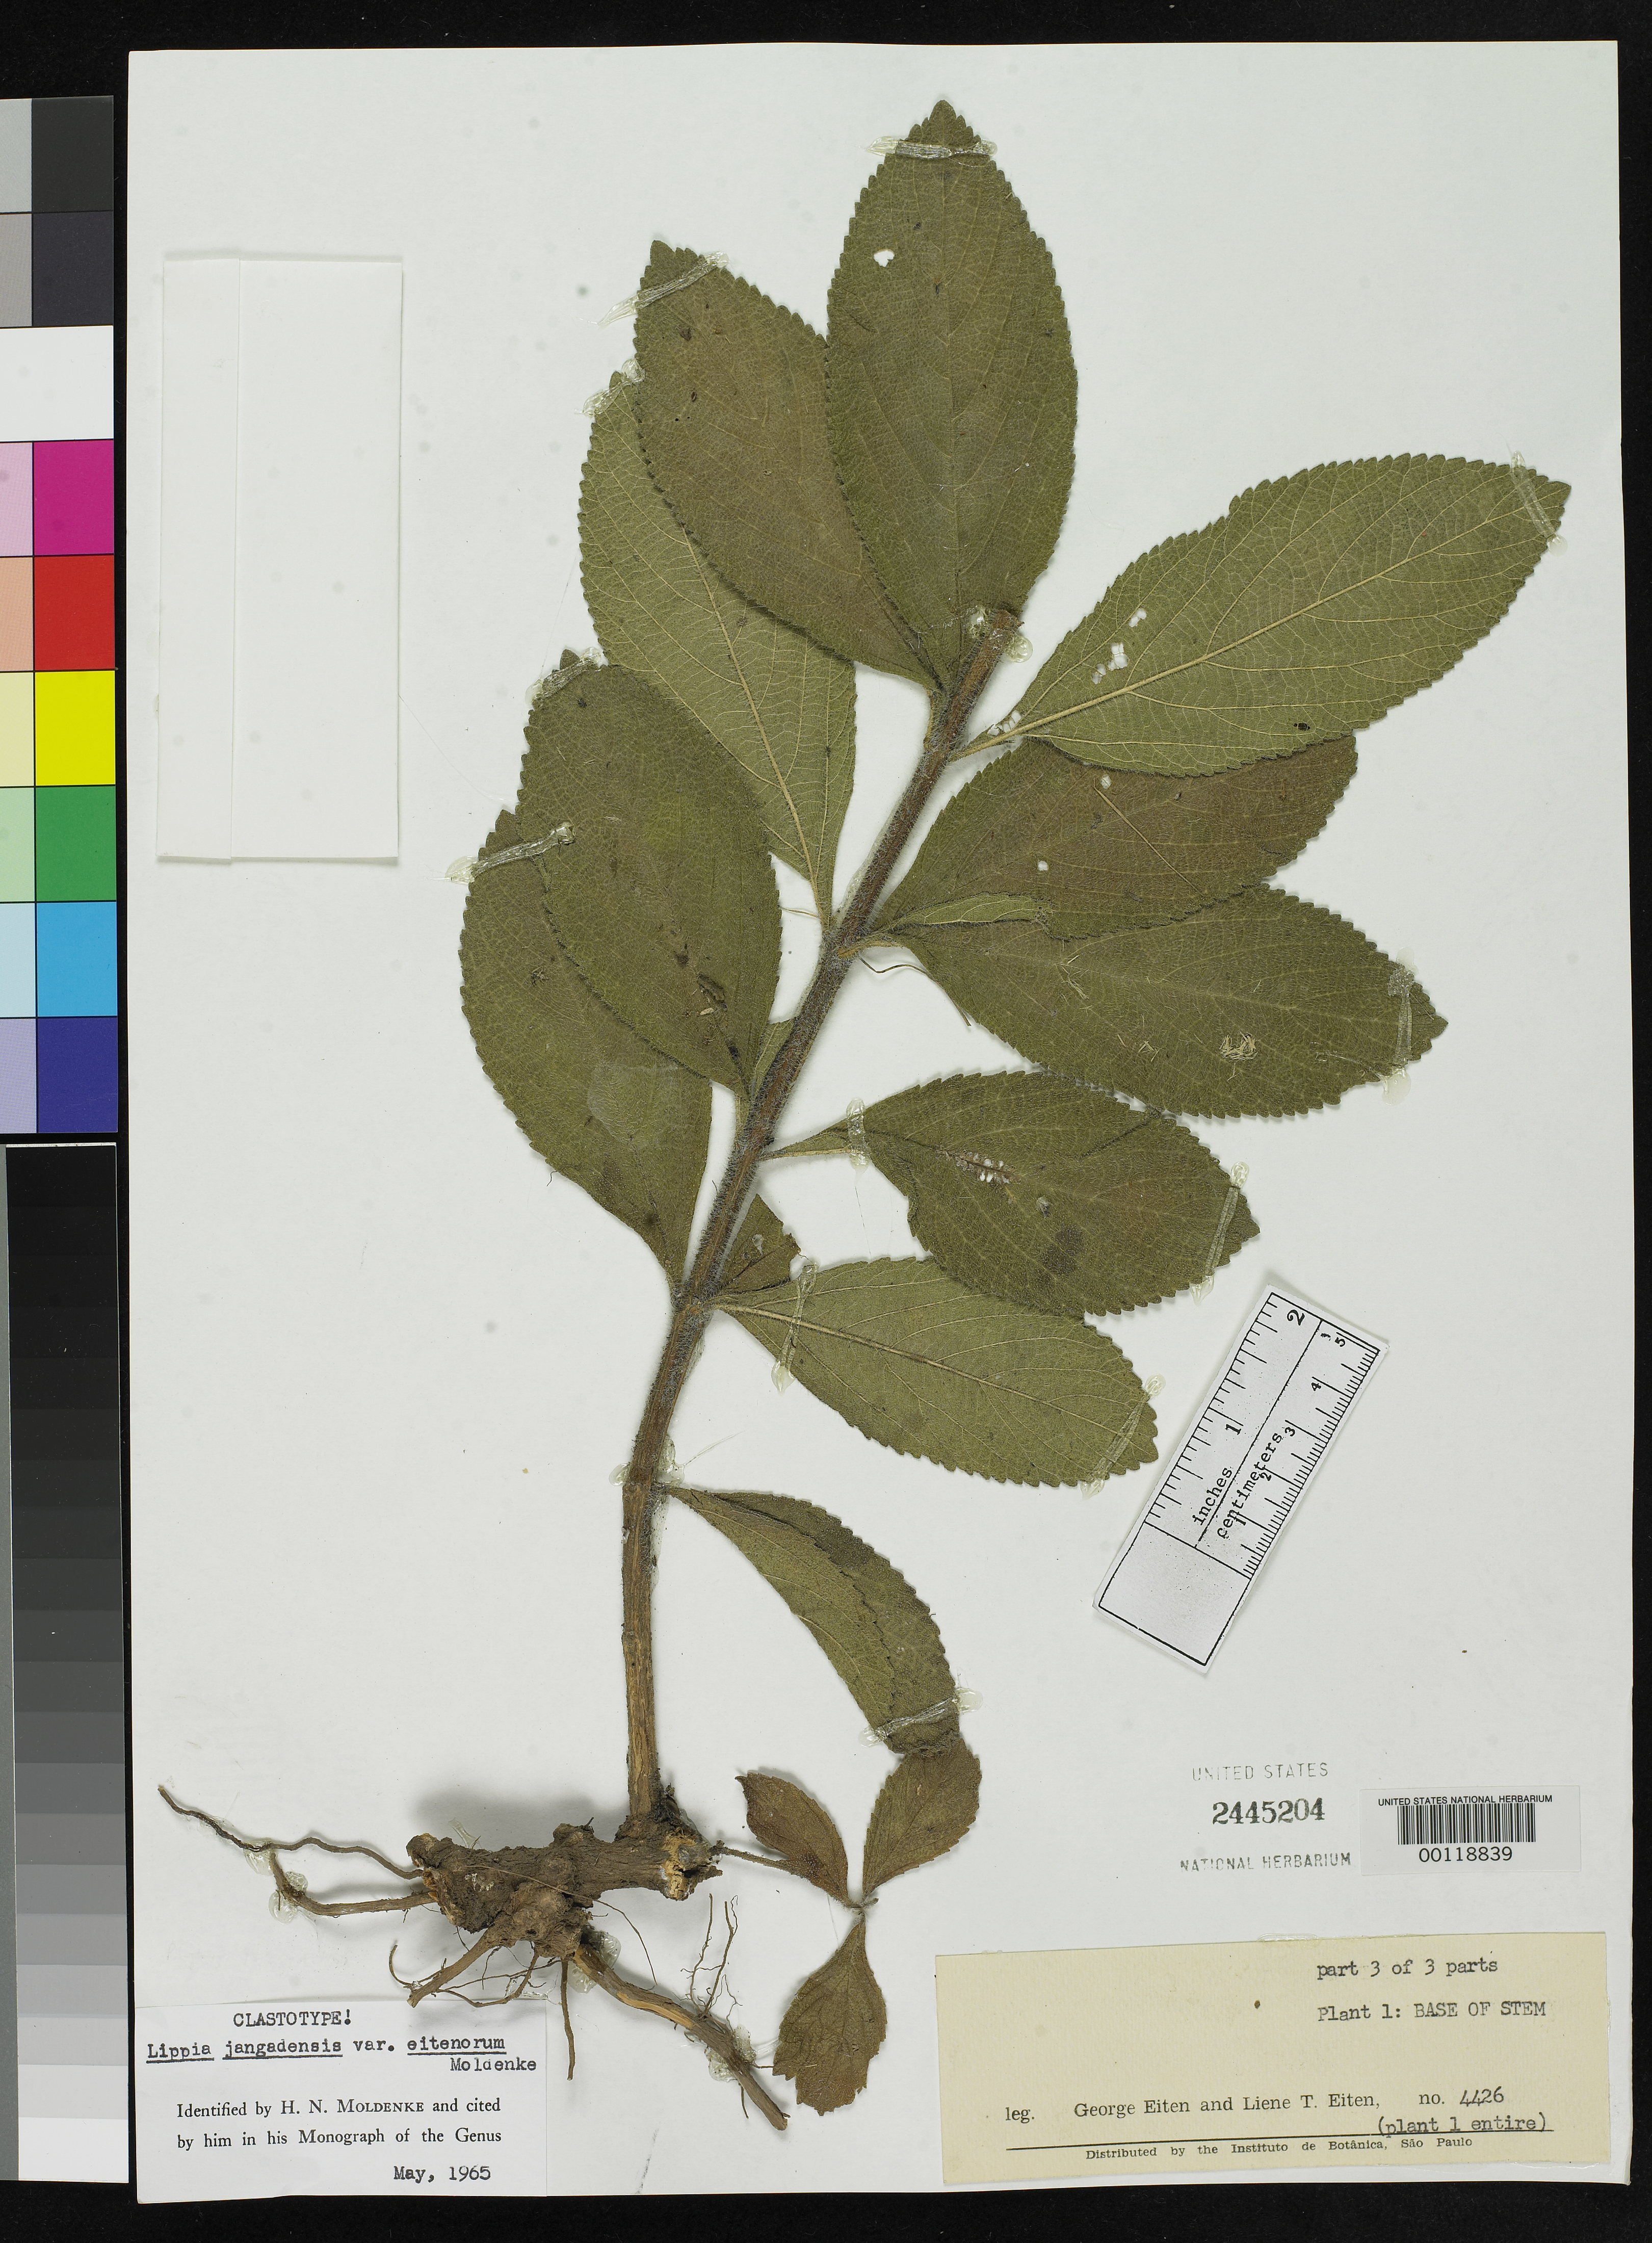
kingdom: Plantae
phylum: Tracheophyta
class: Magnoliopsida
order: Lamiales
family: Verbenaceae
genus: Lippia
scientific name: Lippia jangadensis var. eitenorum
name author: Moldenke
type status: Holotype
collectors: G. Eiten & L. T. Eiten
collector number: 4426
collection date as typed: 27 Apr 1962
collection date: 1962-04-27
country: Brazil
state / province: Maranhão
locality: Ilha de Balsas.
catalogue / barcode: US 2445204